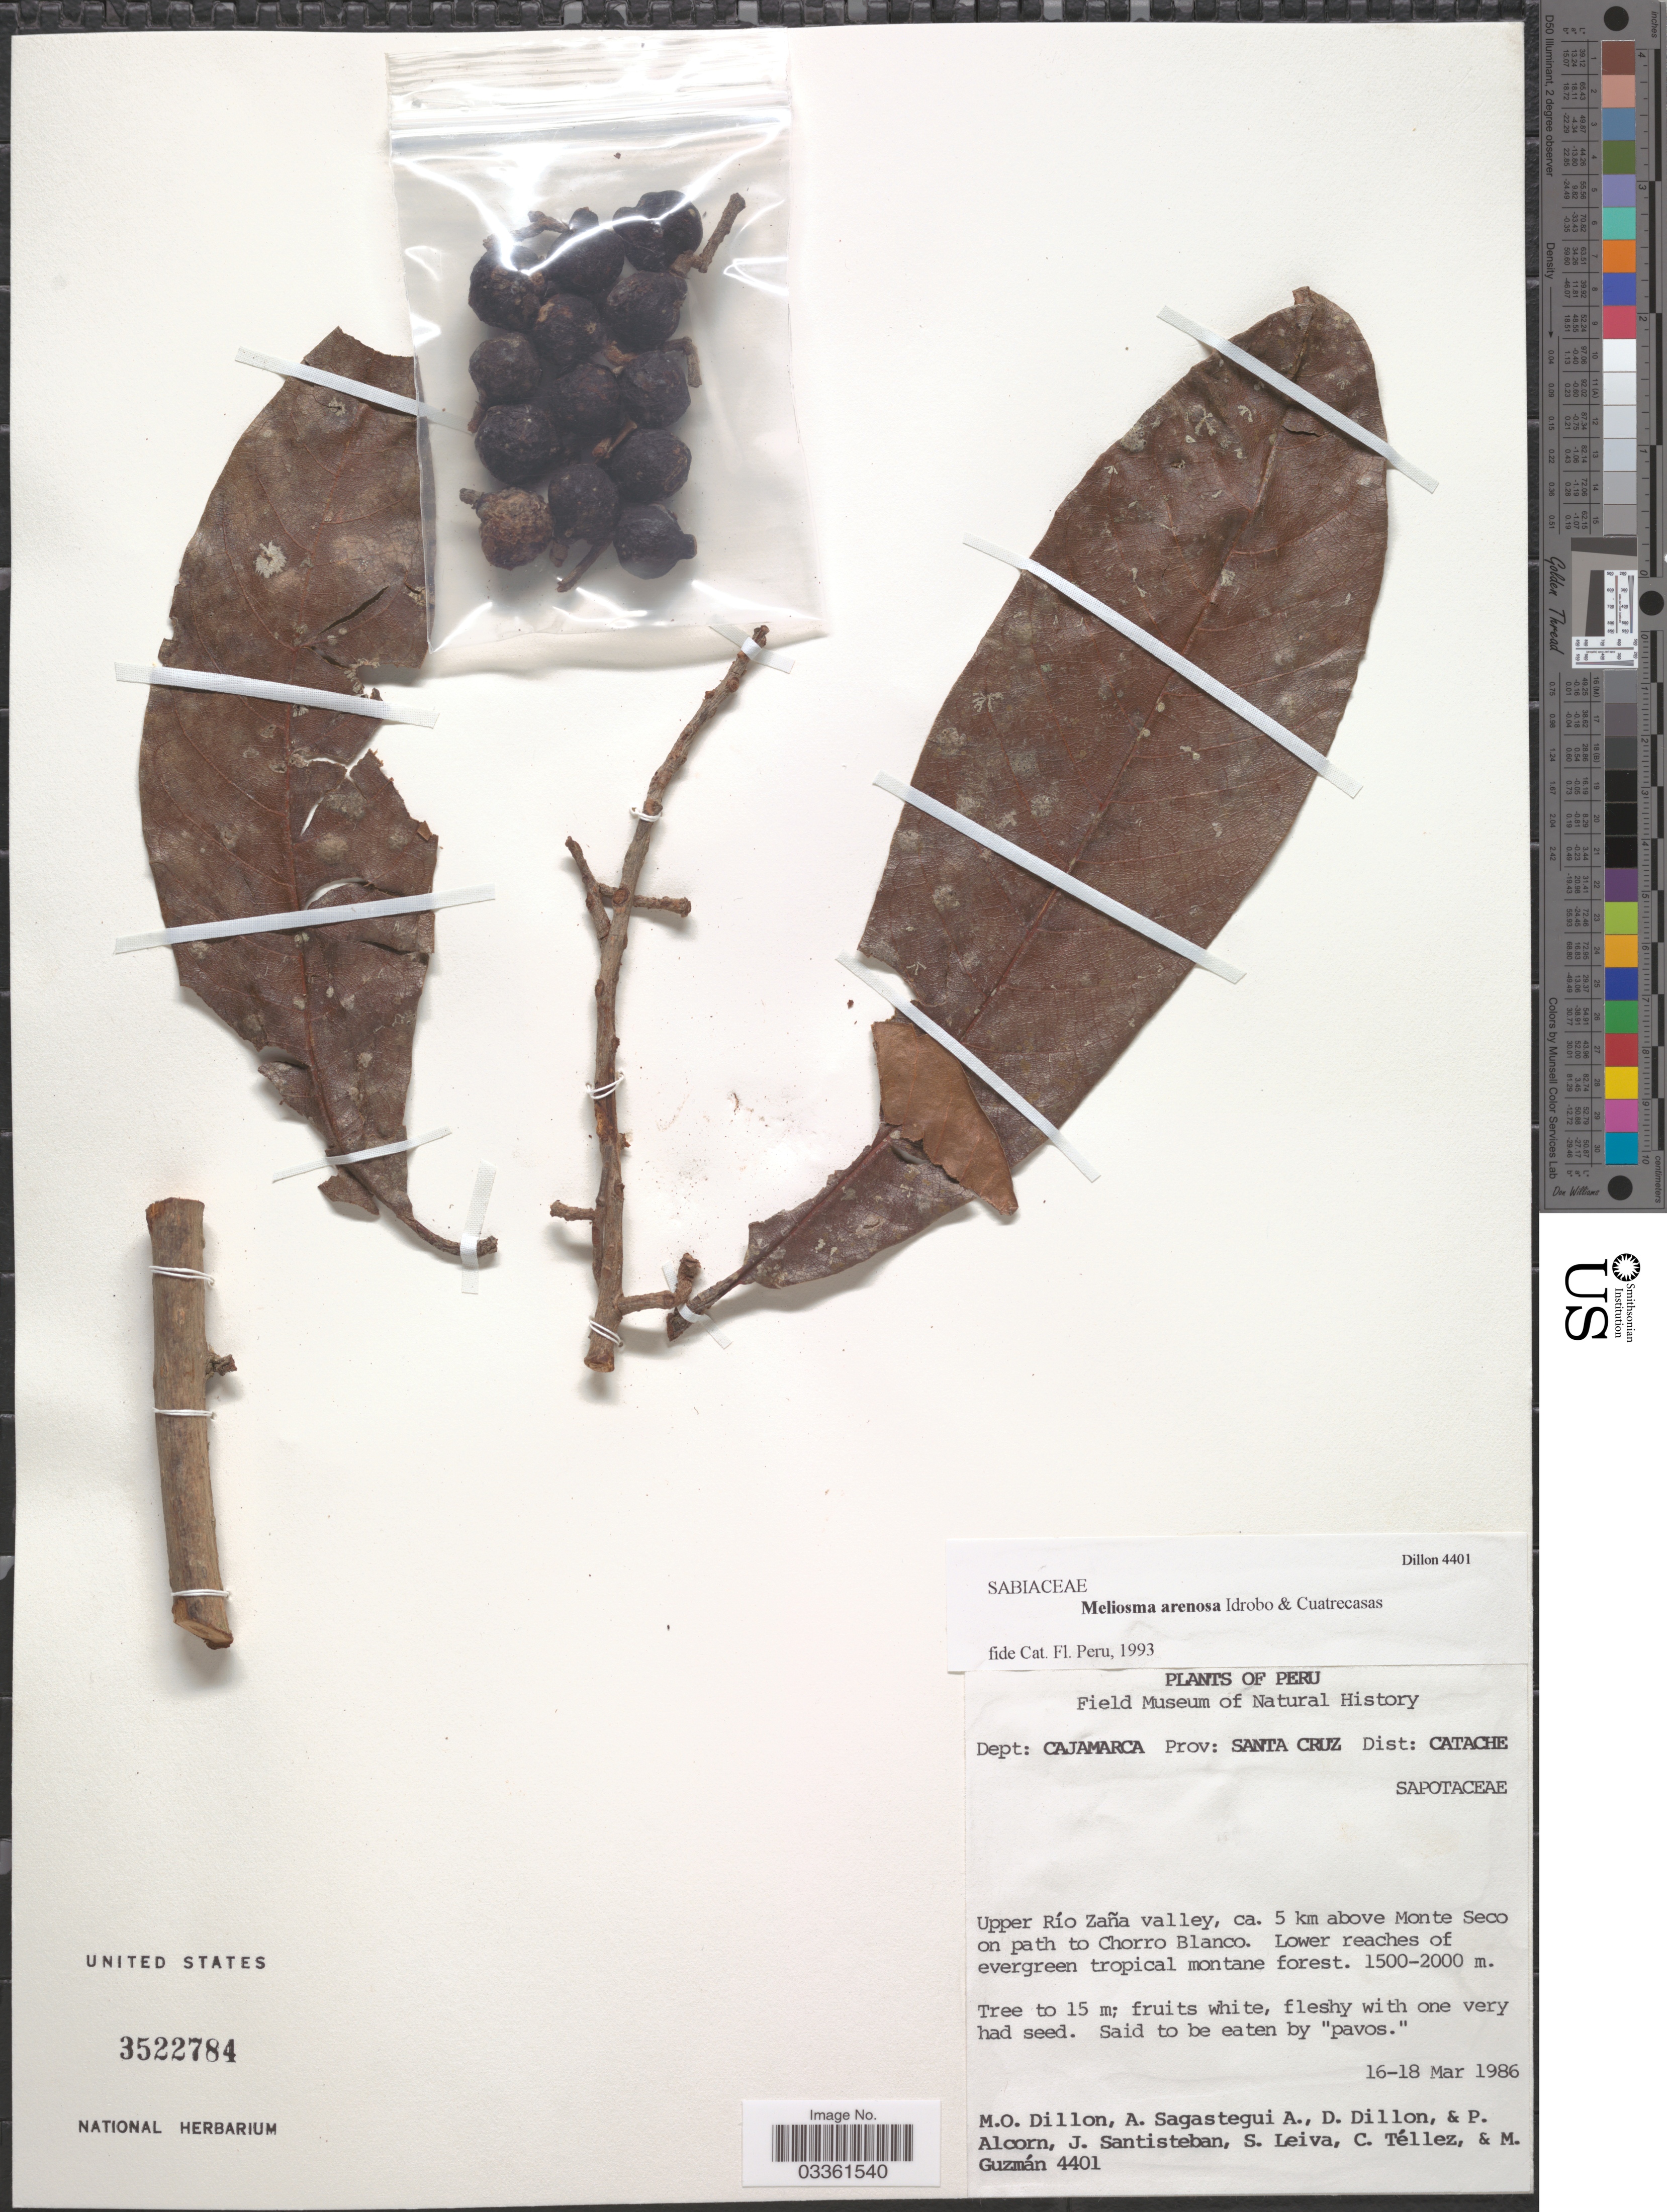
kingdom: Plantae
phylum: Tracheophyta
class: Magnoliopsida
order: Proteales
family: Sabiaceae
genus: Meliosma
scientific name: Meliosma arenosa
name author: Idrobo & Cuatrec.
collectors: M. O. Dillon, A. Sagástegui A., D. Dillon, P. Alcorn & et al.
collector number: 4401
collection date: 1986-03-16/1986-03-18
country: Peru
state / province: Cajamarca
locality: Dept: Cajamarca Prov: Santa Cruz Dist: Catache. Upper Río Zaña valley, ca. 5 km above Monte Seco on path to Chorro Blanco.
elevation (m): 1500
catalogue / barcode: US 3522784